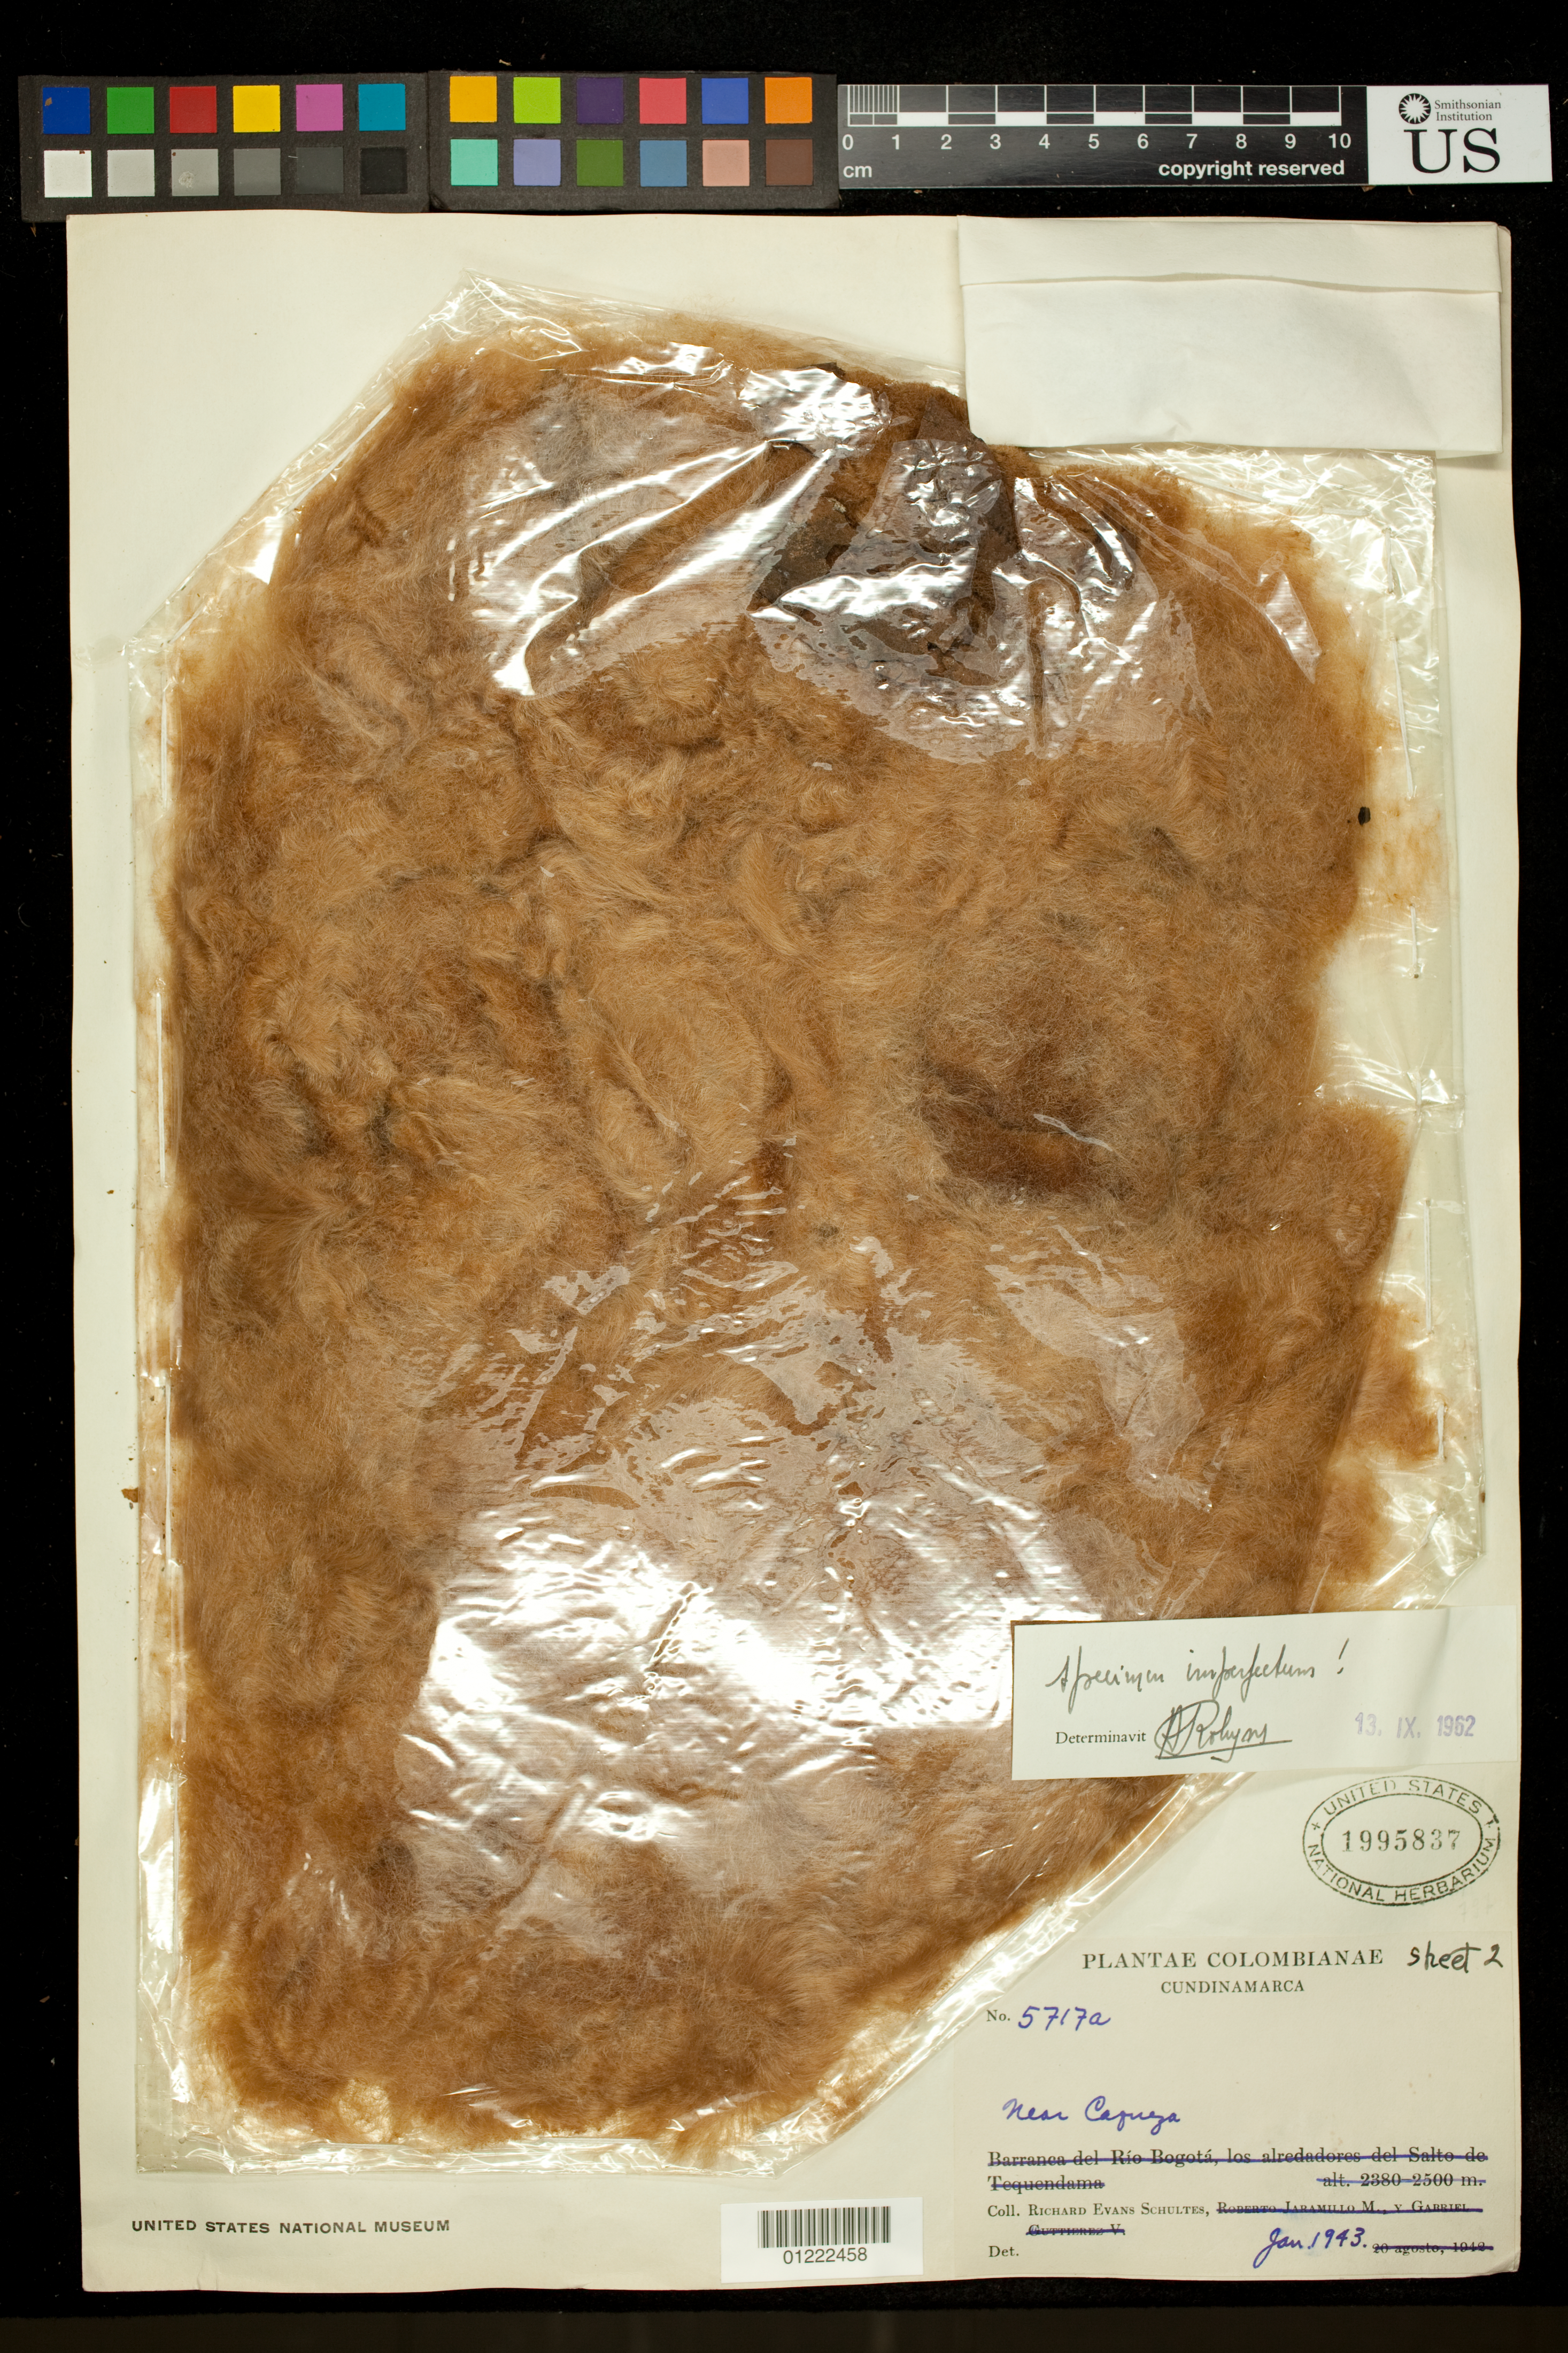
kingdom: Plantae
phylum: Tracheophyta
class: Magnoliopsida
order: Malvales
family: Malvaceae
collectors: R. E. Schultes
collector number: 5717a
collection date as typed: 1943-01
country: Colombia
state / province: Cundinamarca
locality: Near Caqueza, Cundinamarca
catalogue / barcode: US 1995837